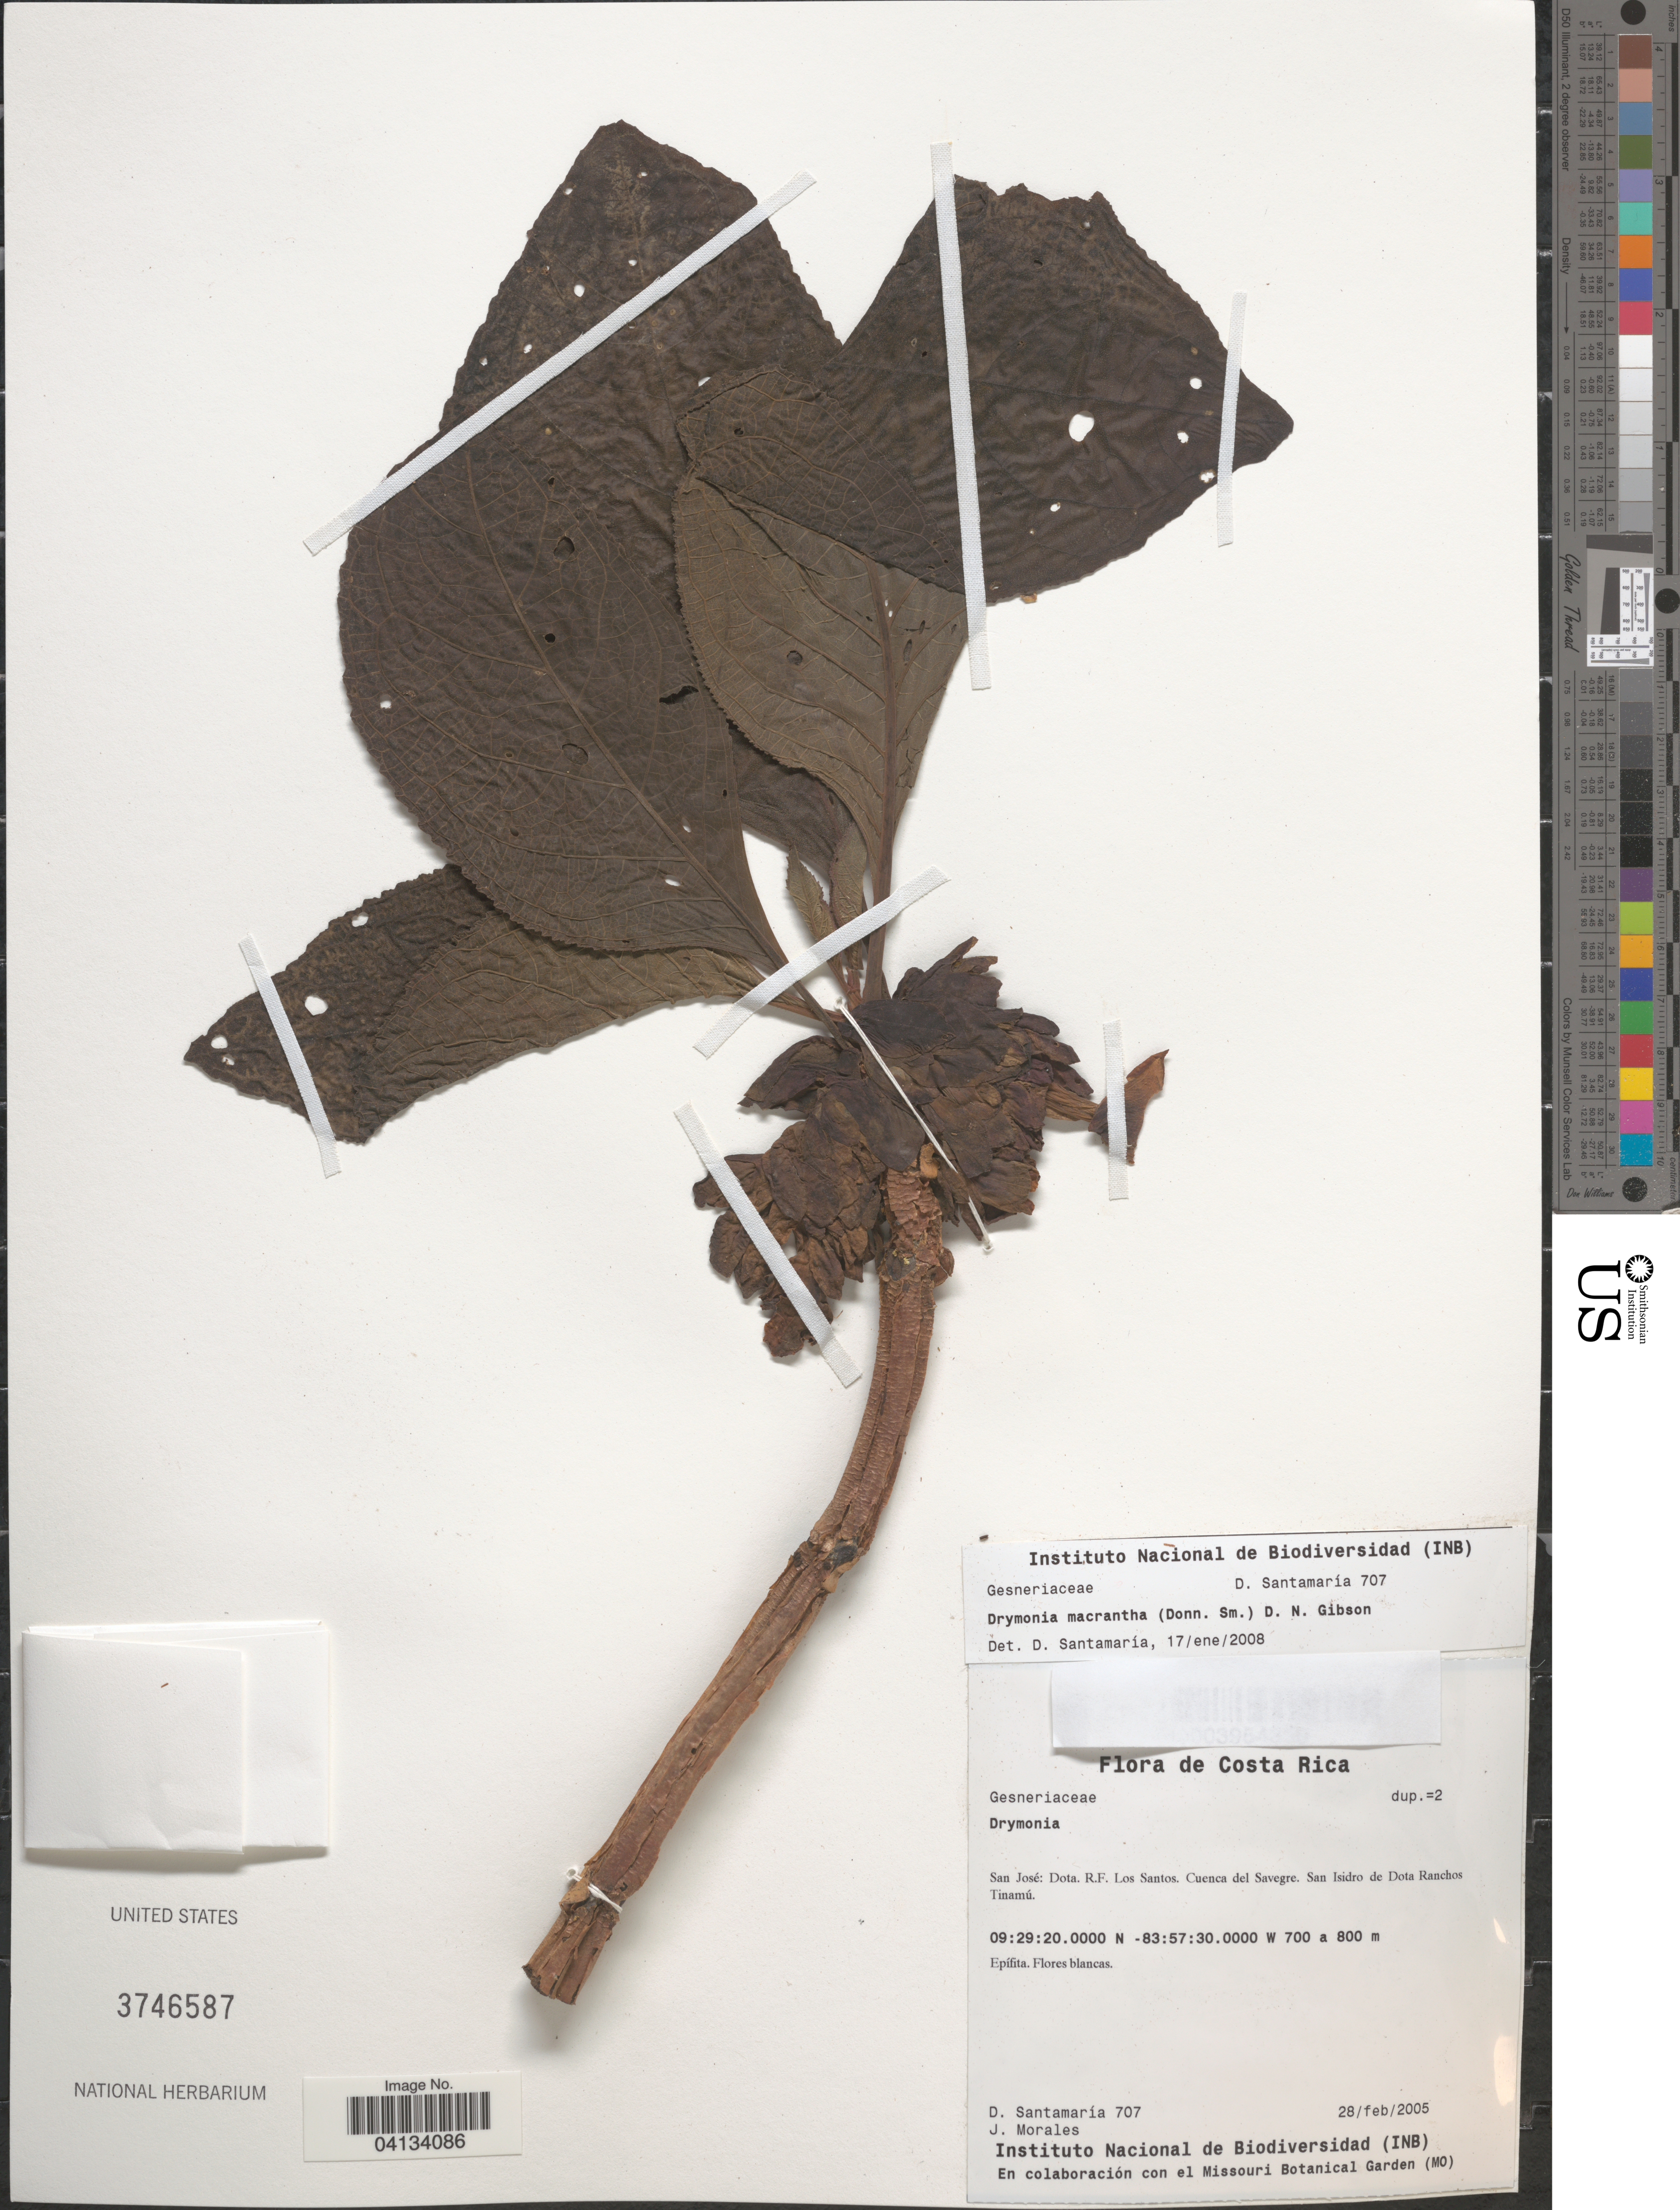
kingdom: Plantae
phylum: Tracheophyta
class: Magnoliopsida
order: Lamiales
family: Gesneriaceae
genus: Drymonia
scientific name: Drymonia macrantha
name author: (Donn. Sm.) D.N. Gibson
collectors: D. Santamaria & J. Morales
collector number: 707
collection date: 2005-02-28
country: Costa Rica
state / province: San José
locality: Dota. R.F. Los Santos. Cuenca del Savegre. San Isidro de Dota Ranchos Tinamú.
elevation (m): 700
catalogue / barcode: US 3746587